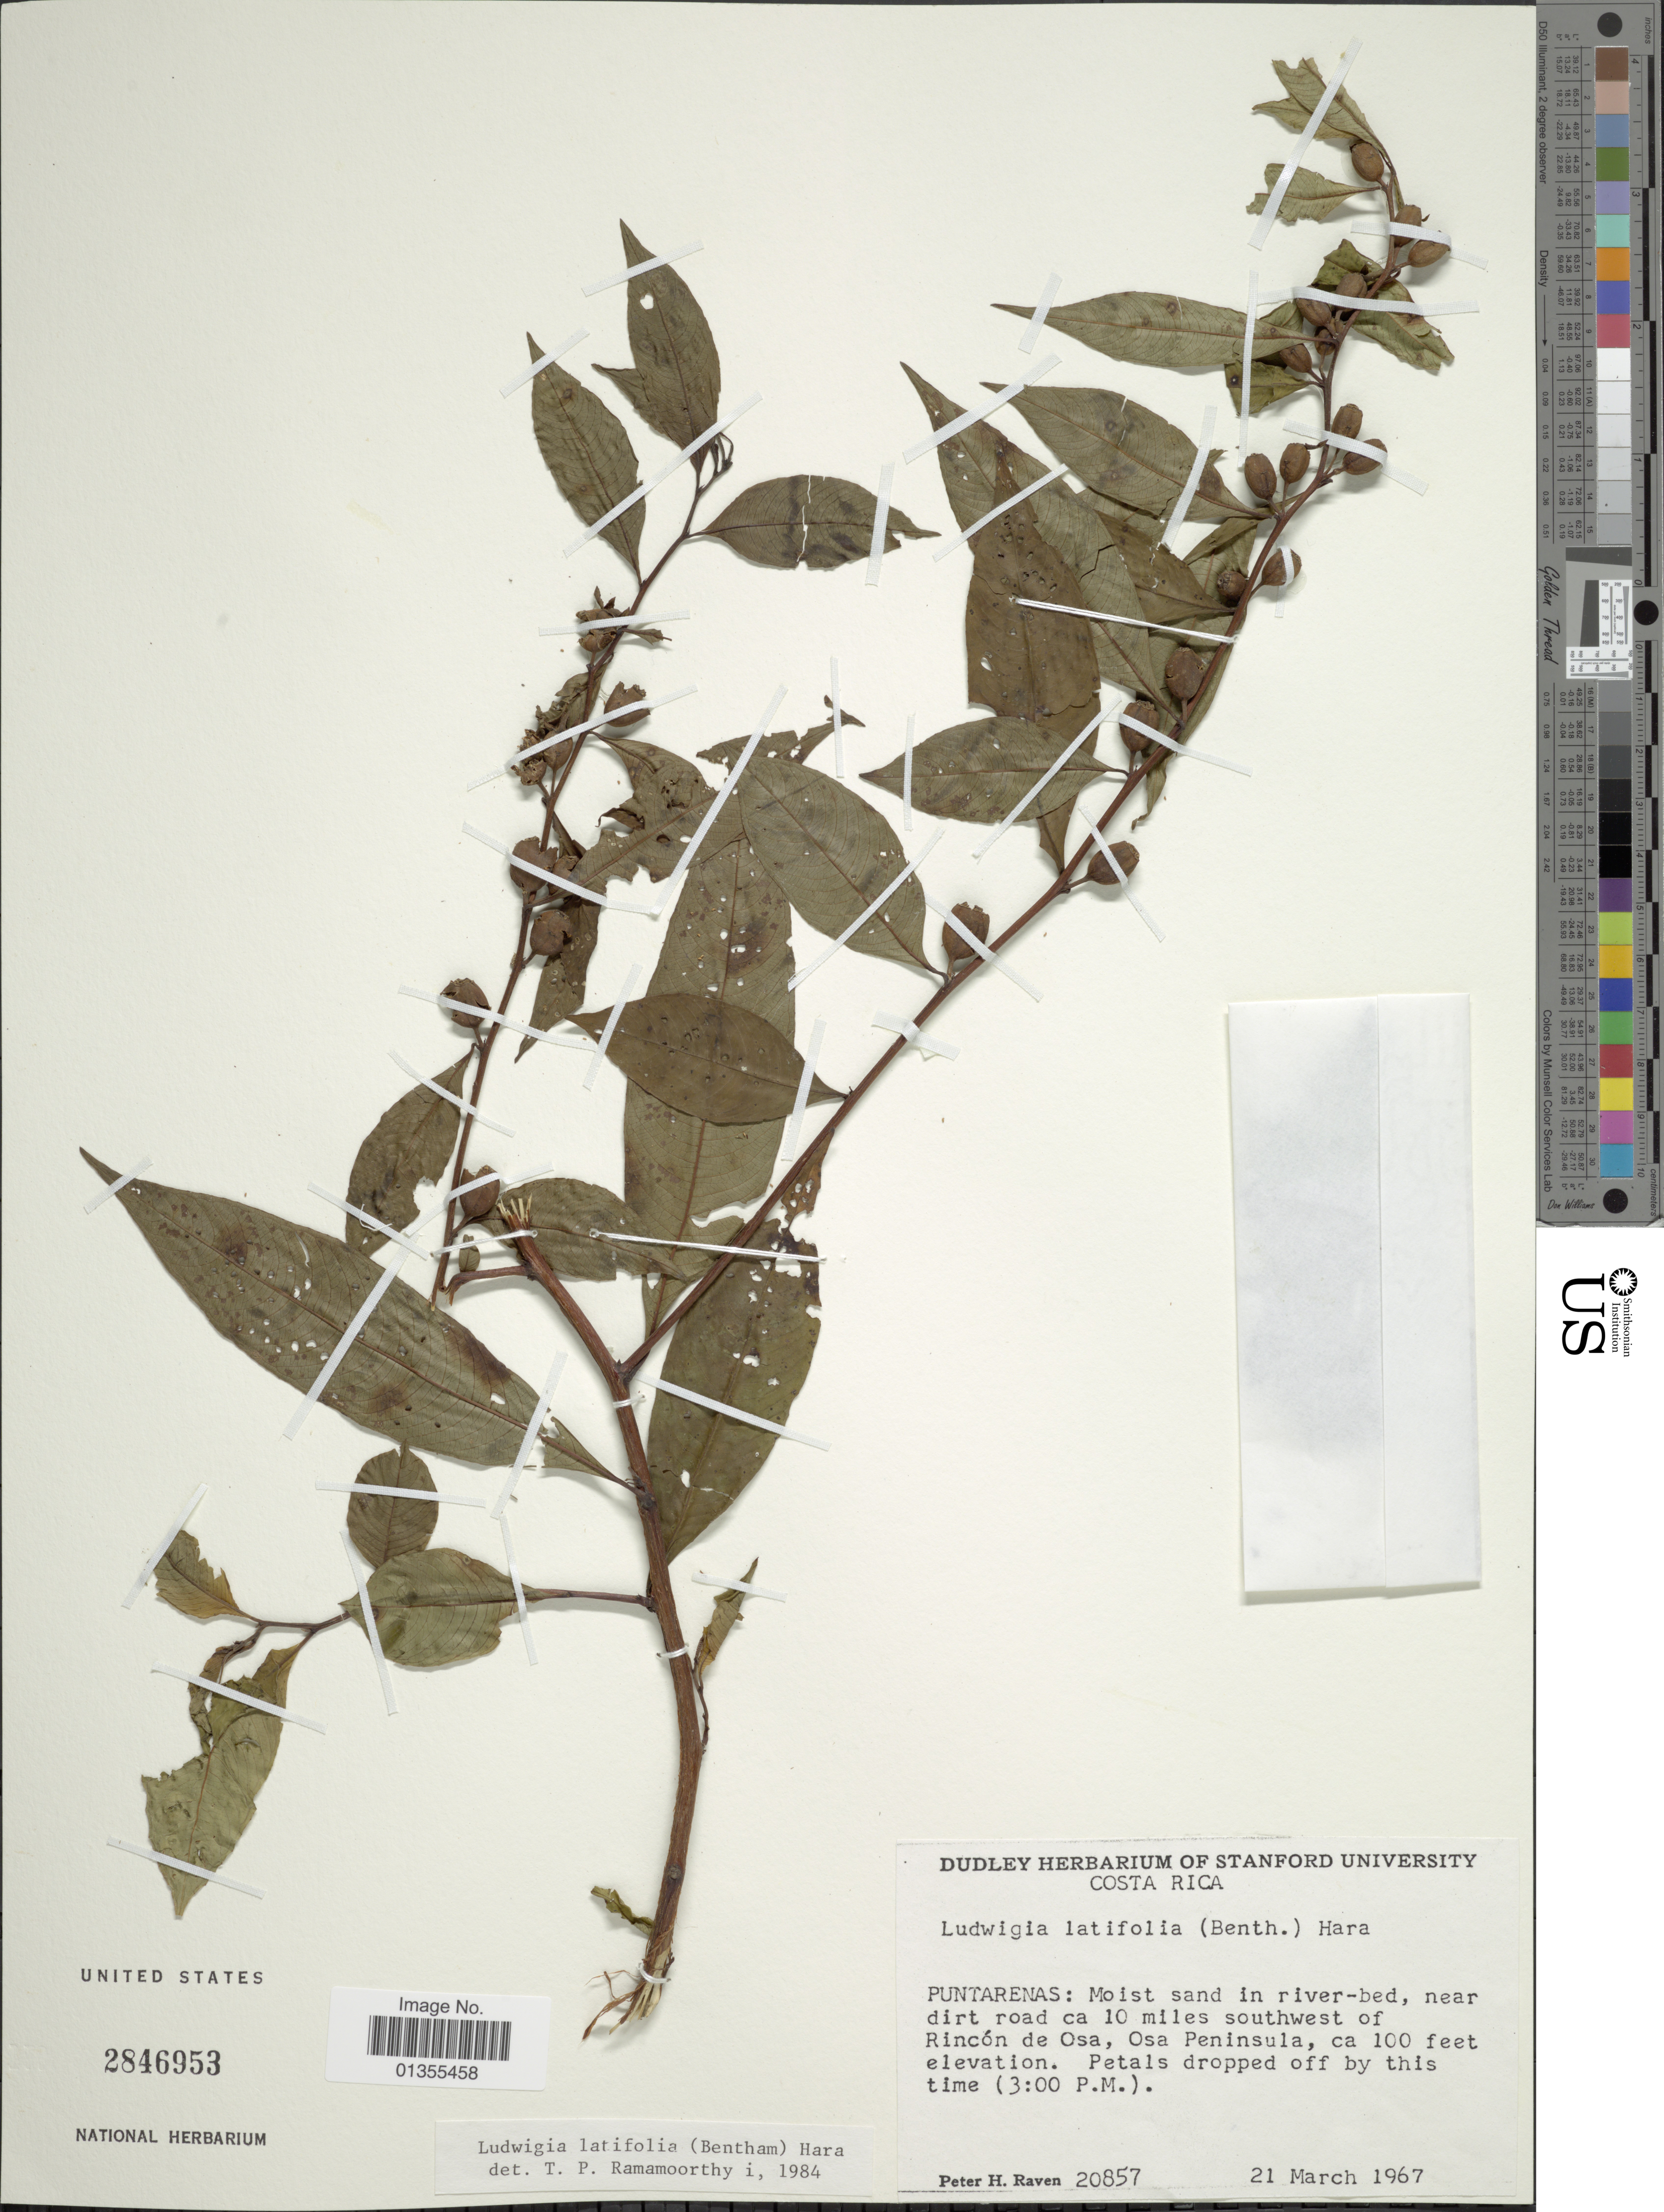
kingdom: Plantae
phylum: Tracheophyta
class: Magnoliopsida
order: Myrtales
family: Onagraceae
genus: Ludwigia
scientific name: Ludwigia latifolia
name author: (Benth.) H. Hara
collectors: P. Raven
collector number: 20857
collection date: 1967-03-21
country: Costa Rica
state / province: Puntarenas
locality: Moist sand in river-bed, near dirt road ca 10 miles southwest of Rincón de Osa, Osa Peninsula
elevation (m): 30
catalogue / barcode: US 2846953